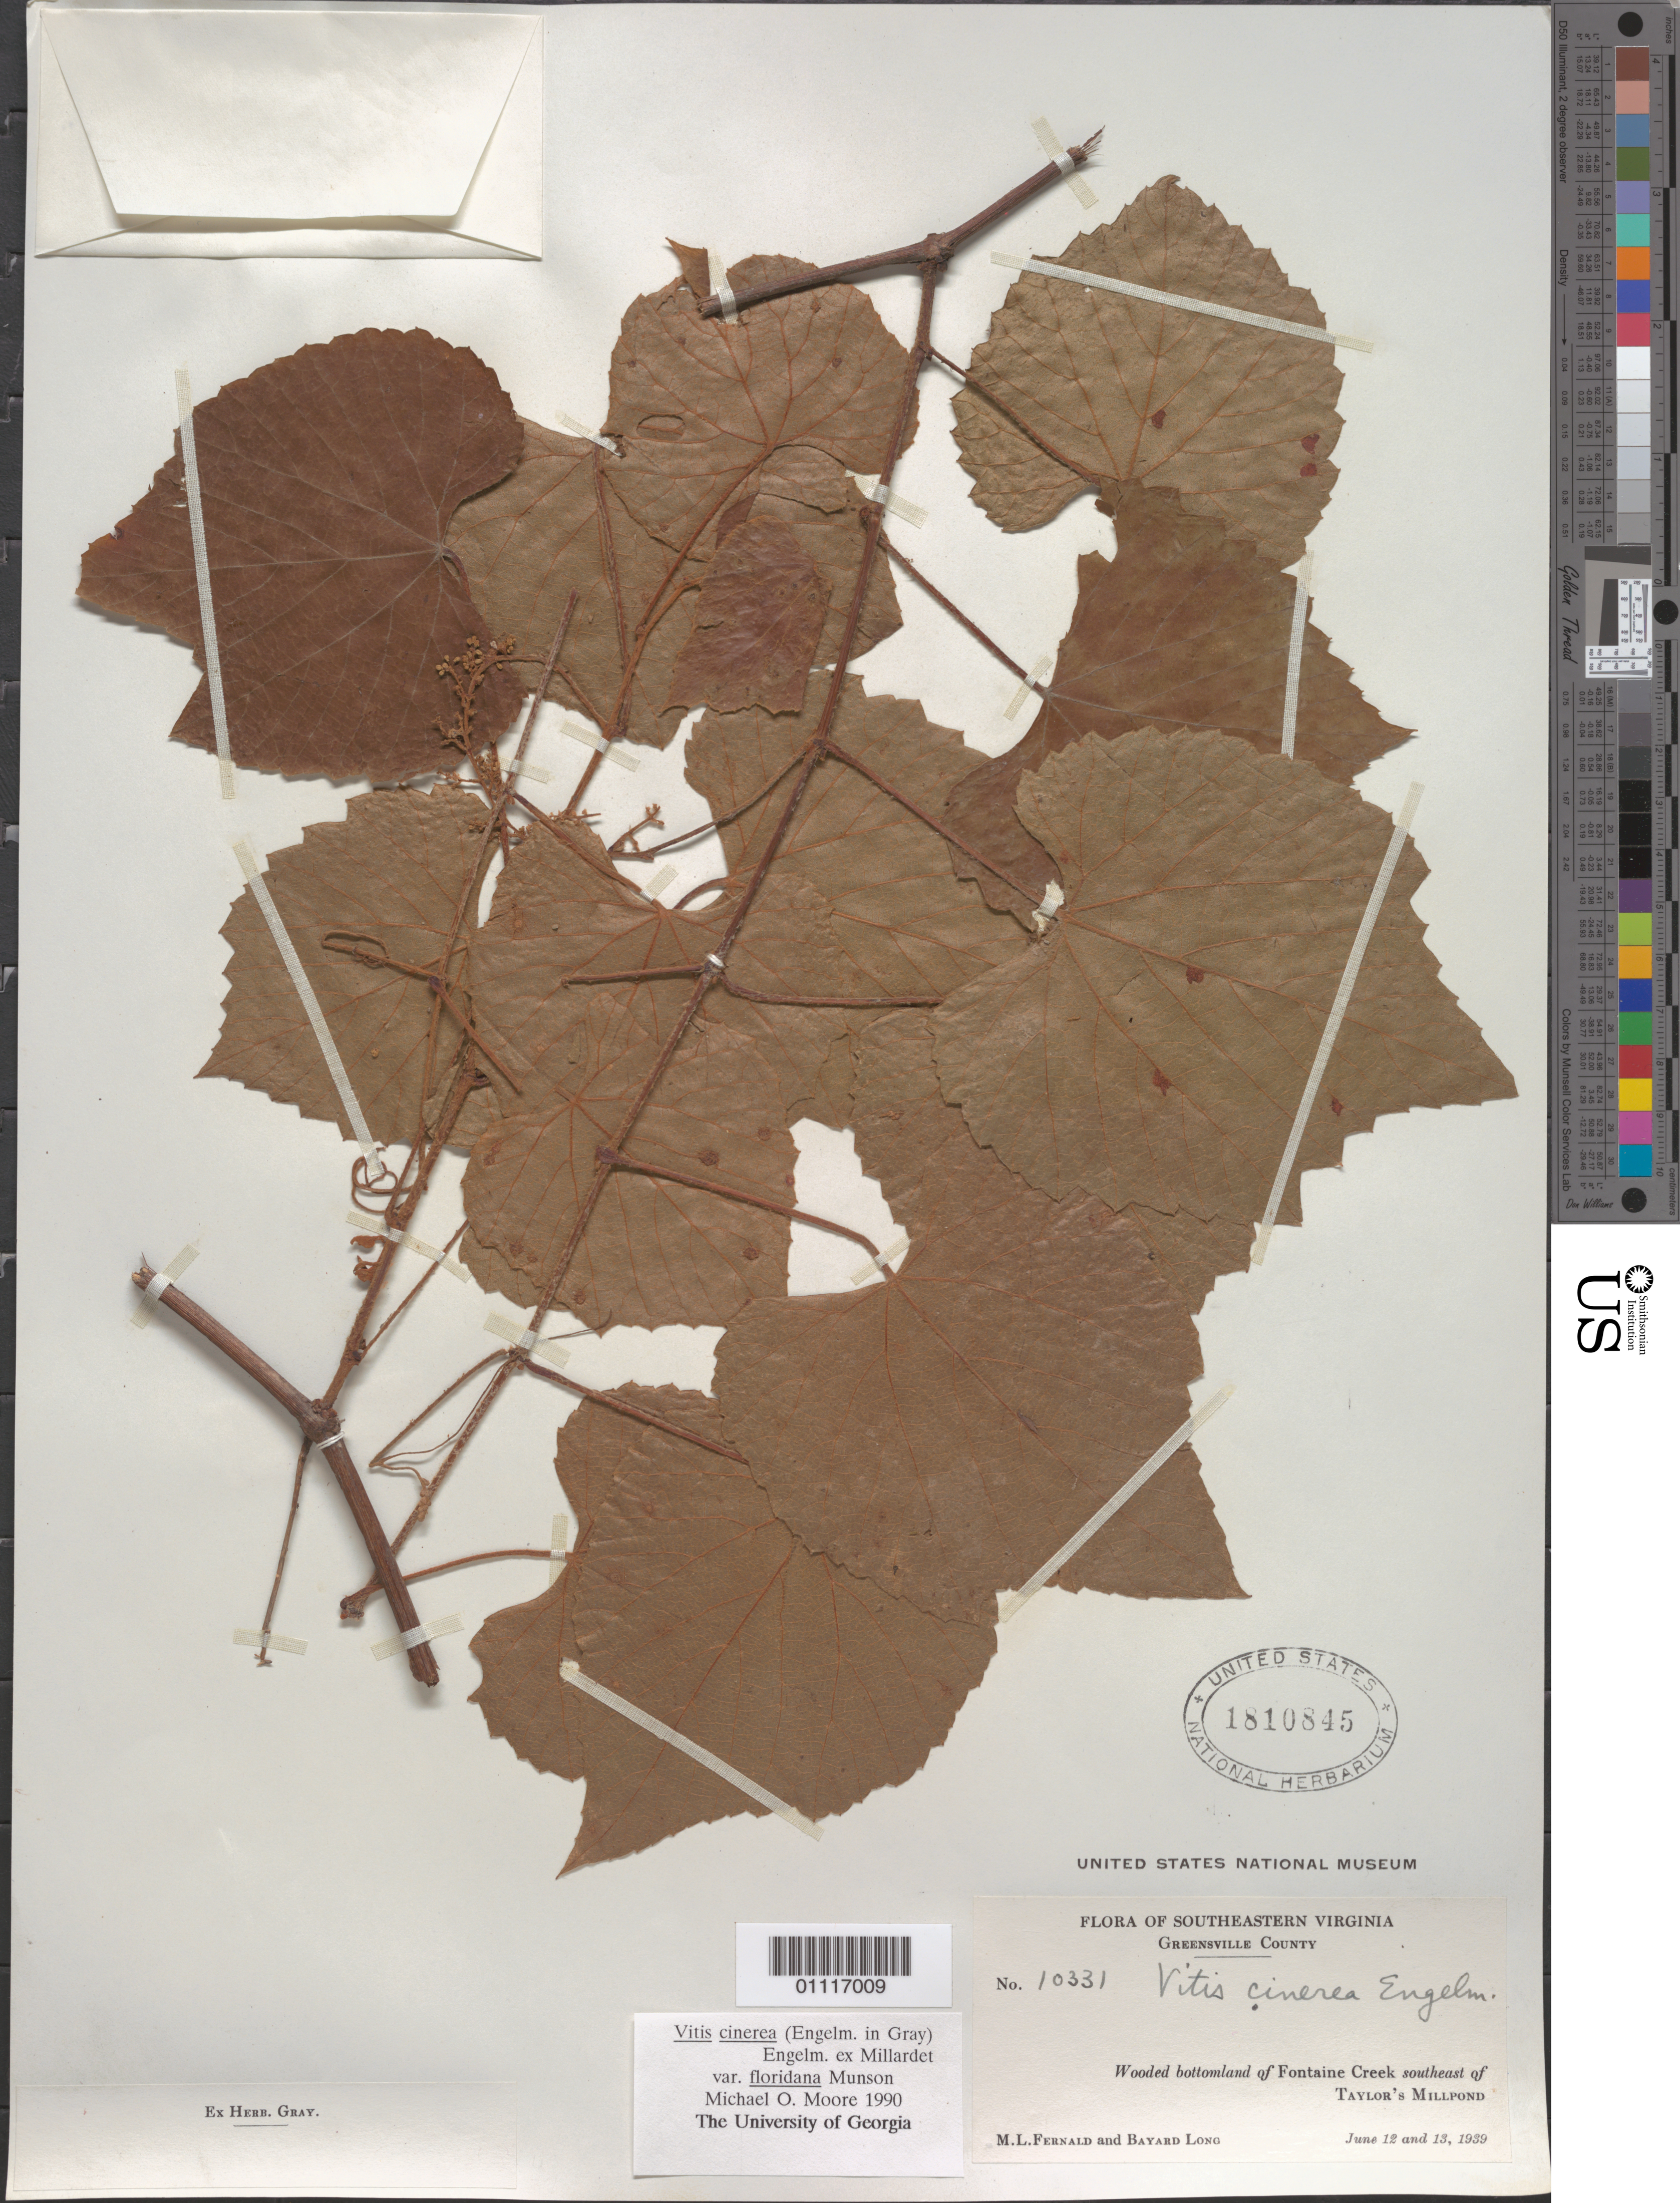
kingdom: Plantae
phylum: Tracheophyta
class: Magnoliopsida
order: Vitales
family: Vitaceae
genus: Vitis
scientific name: Vitis cinerea var. floridana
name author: Munson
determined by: Moore, M. O.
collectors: M. L. Fernald & B. Long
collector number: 10331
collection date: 1939-06-12,1939-06-13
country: United States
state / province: Virginia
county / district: Greensville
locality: Wooded bottomland of Fontaine Creek southeast of Taylor's Millpond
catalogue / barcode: US 1810845